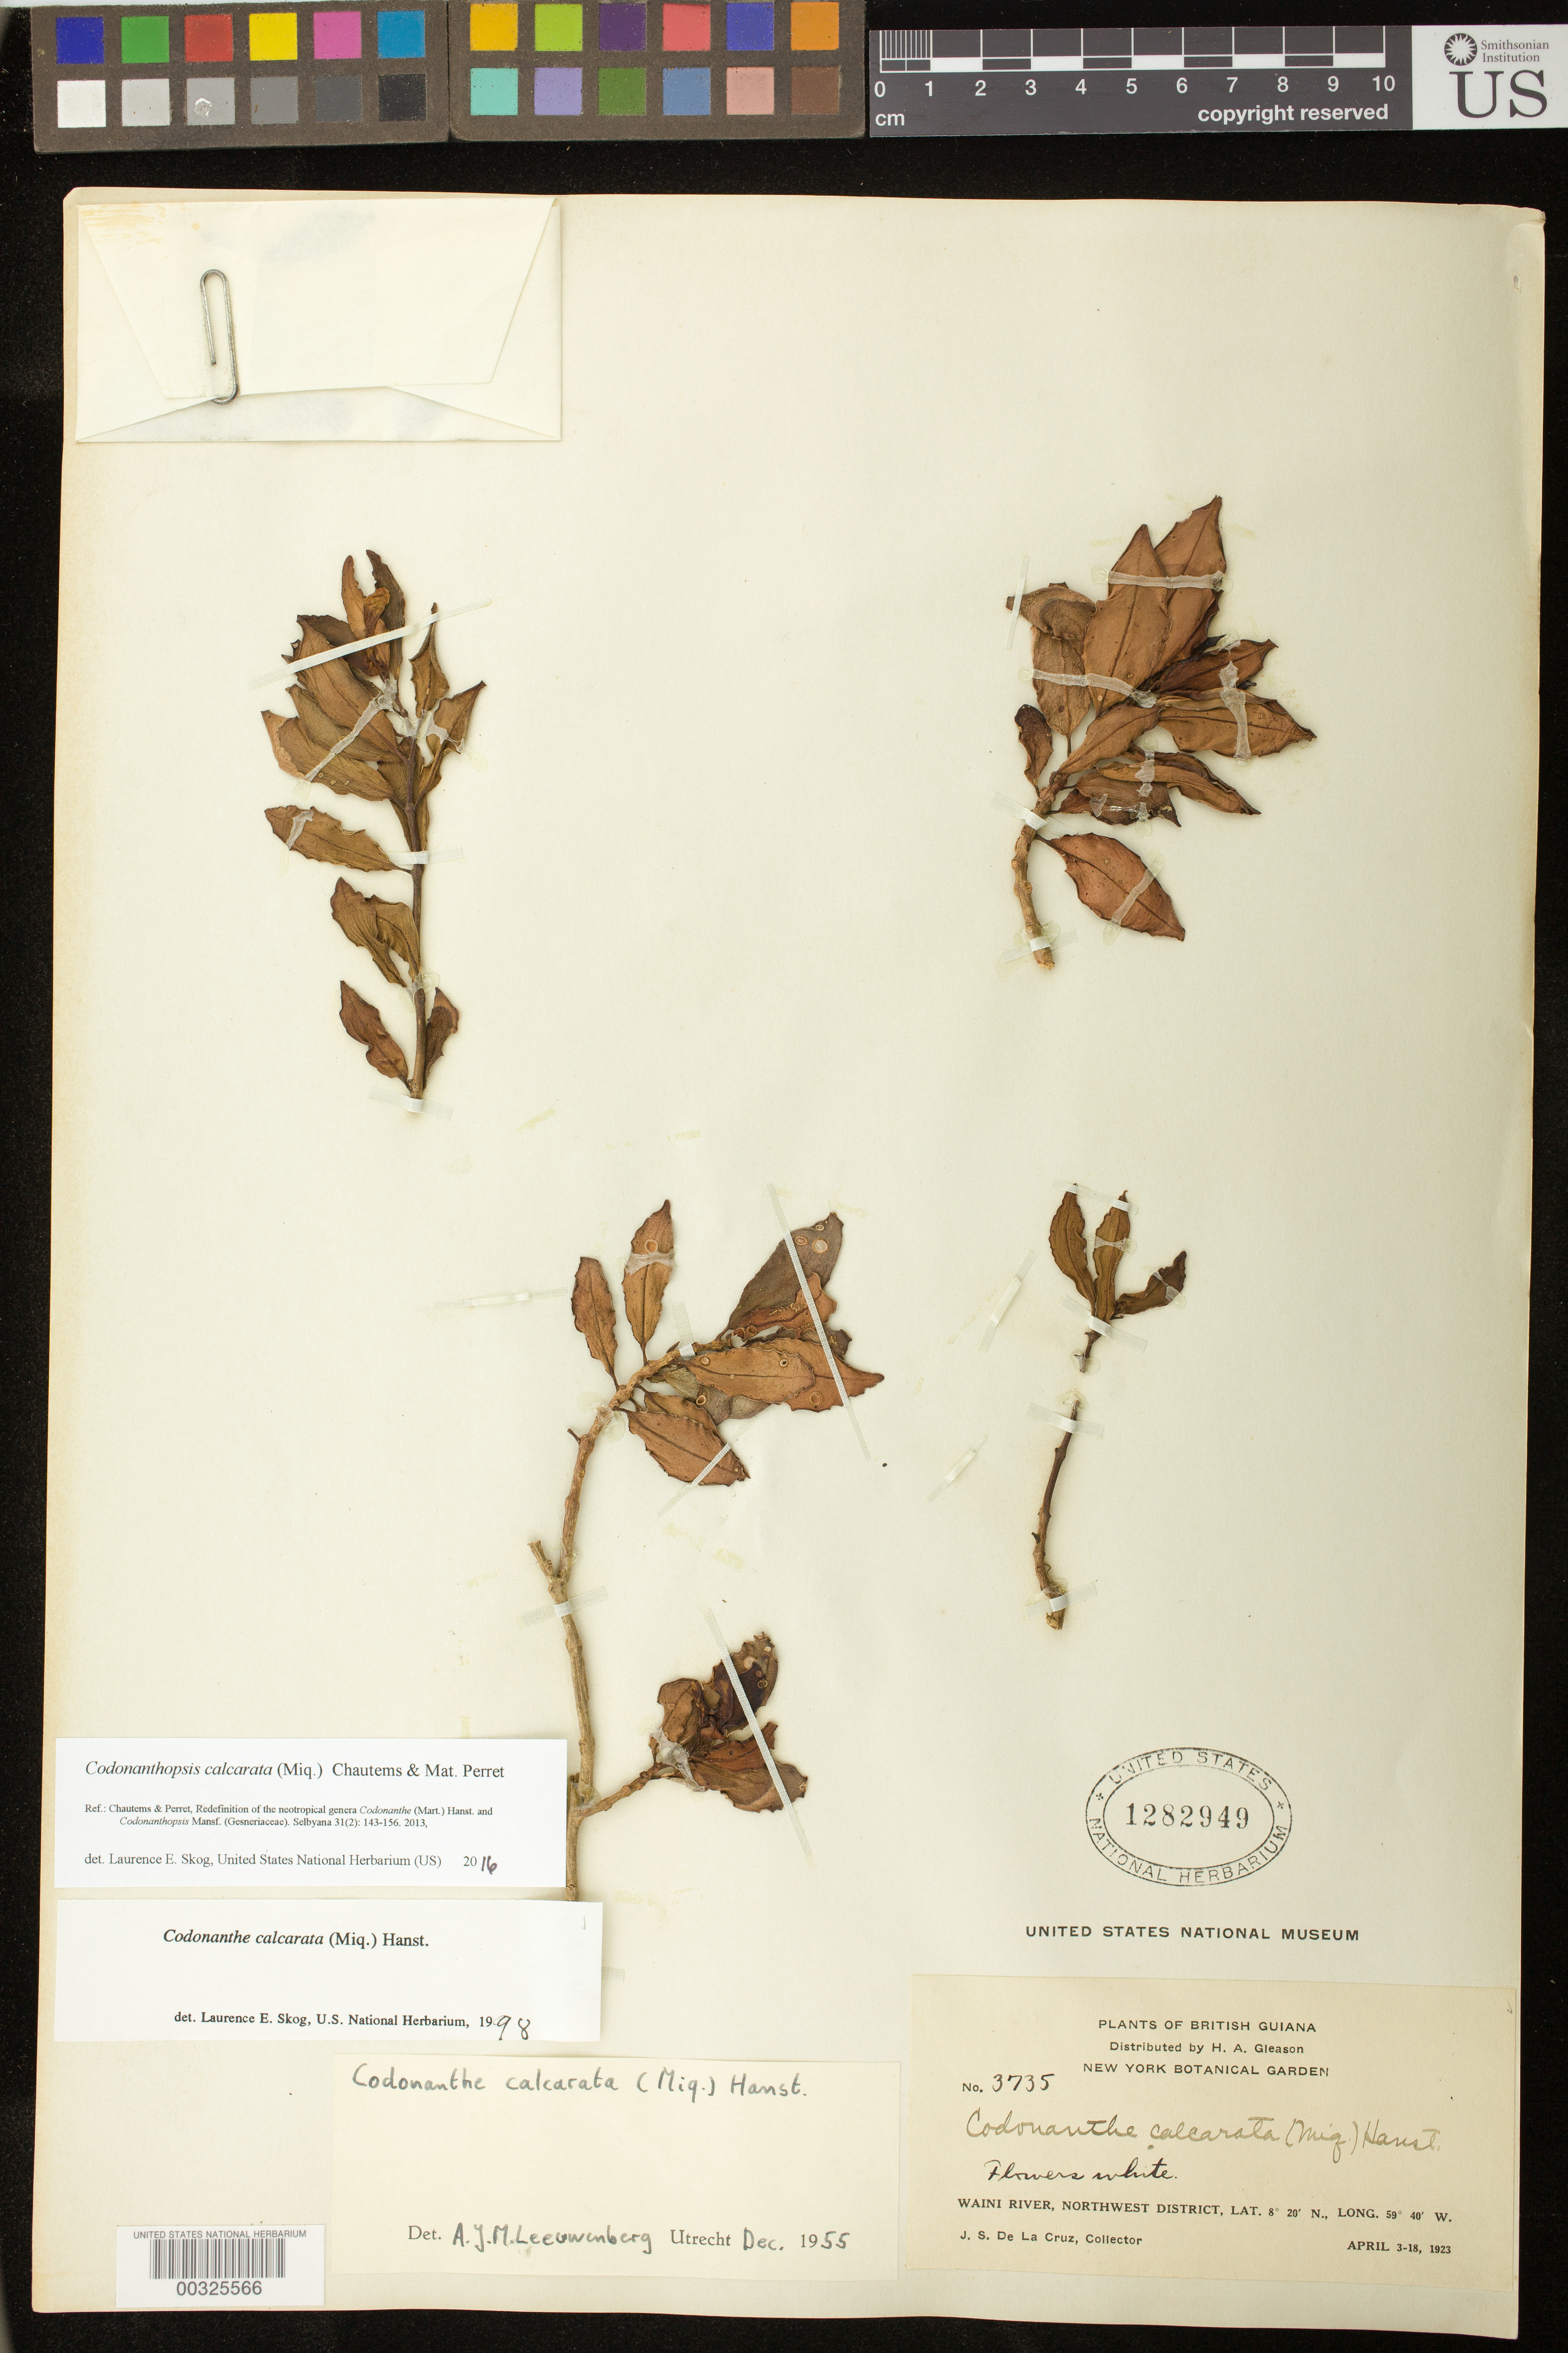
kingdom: Plantae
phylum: Tracheophyta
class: Magnoliopsida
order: Lamiales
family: Gesneriaceae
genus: Codonanthopsis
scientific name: Codonanthopsis calcarata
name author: (Miq.) Chautems & Mat.Perret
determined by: Skog, Laurence E.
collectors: J. S. de la Cruz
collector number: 3735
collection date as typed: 3-18 Apr 1923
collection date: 1923-04-03/1923-04-18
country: Guyana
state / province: Barima-Waini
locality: Waini River, Northwest District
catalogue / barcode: US 1282949